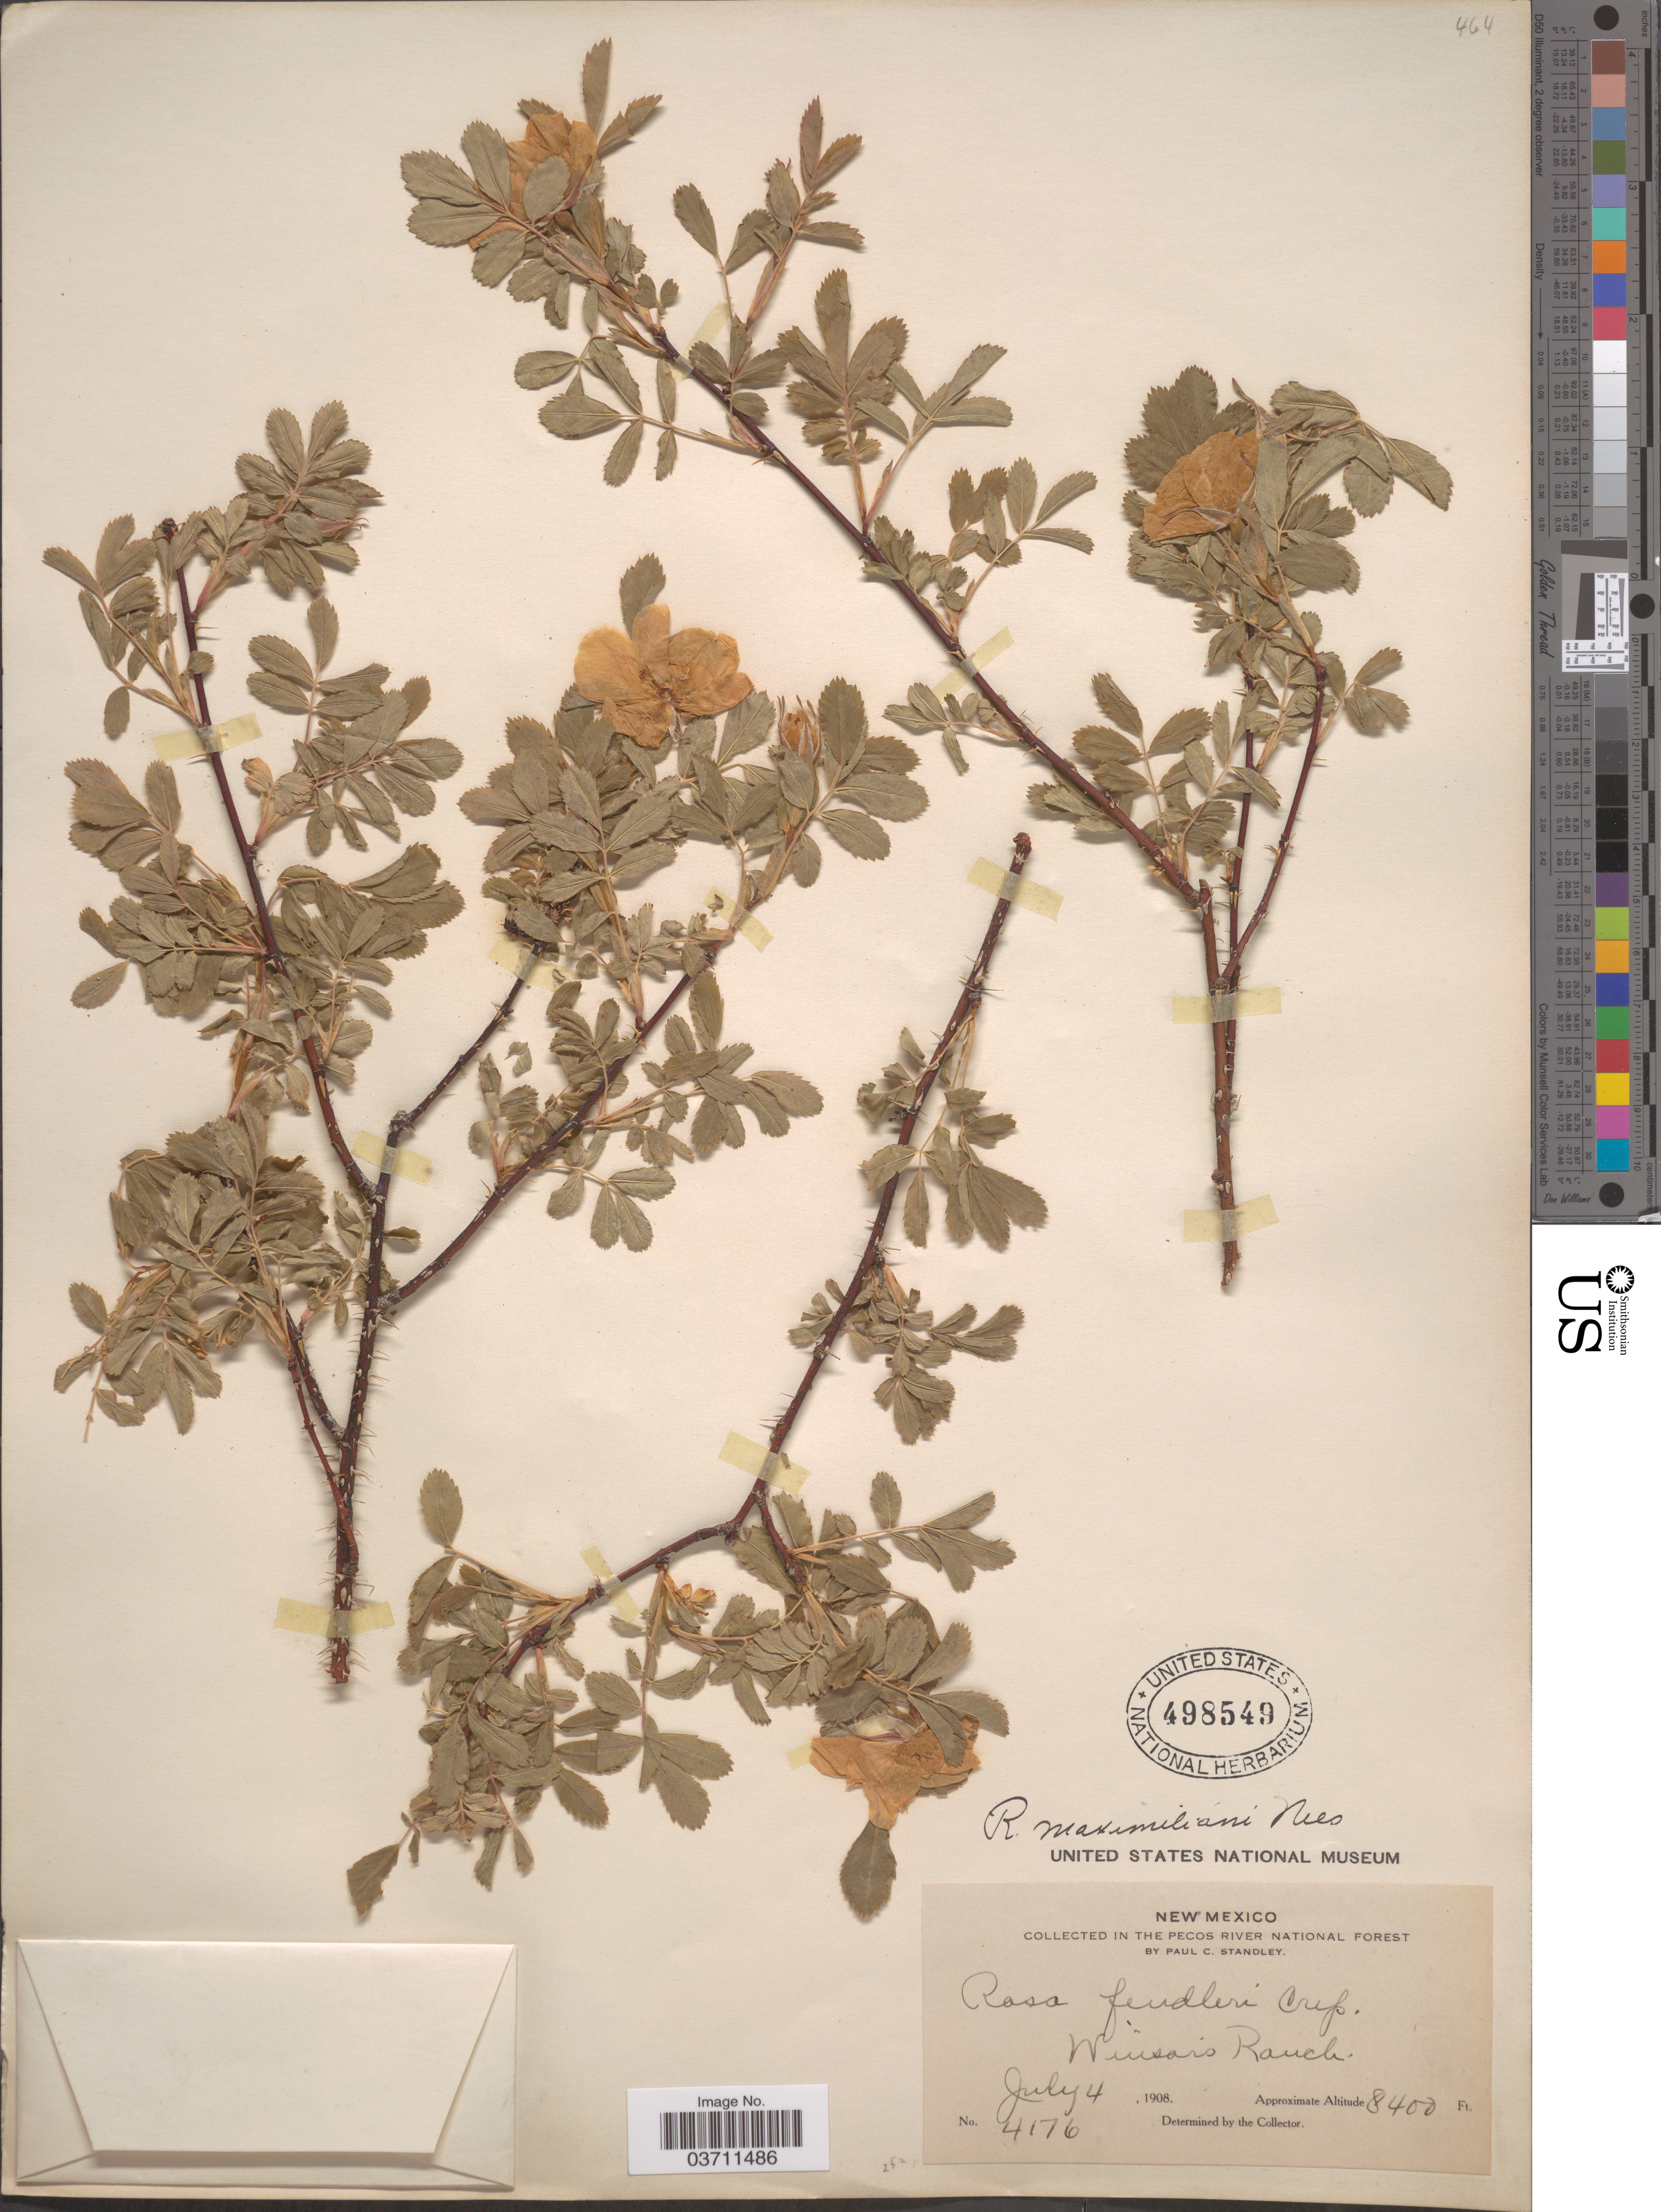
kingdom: Plantae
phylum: Tracheophyta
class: Magnoliopsida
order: Rosales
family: Rosaceae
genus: Rosa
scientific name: Rosa maximiliani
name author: Nees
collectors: P. C. Standley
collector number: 4176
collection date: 1908-07-04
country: United States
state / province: New Mexico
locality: In the Pecos River National Forest. Winsar's Ranch.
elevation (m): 2560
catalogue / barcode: US 498549